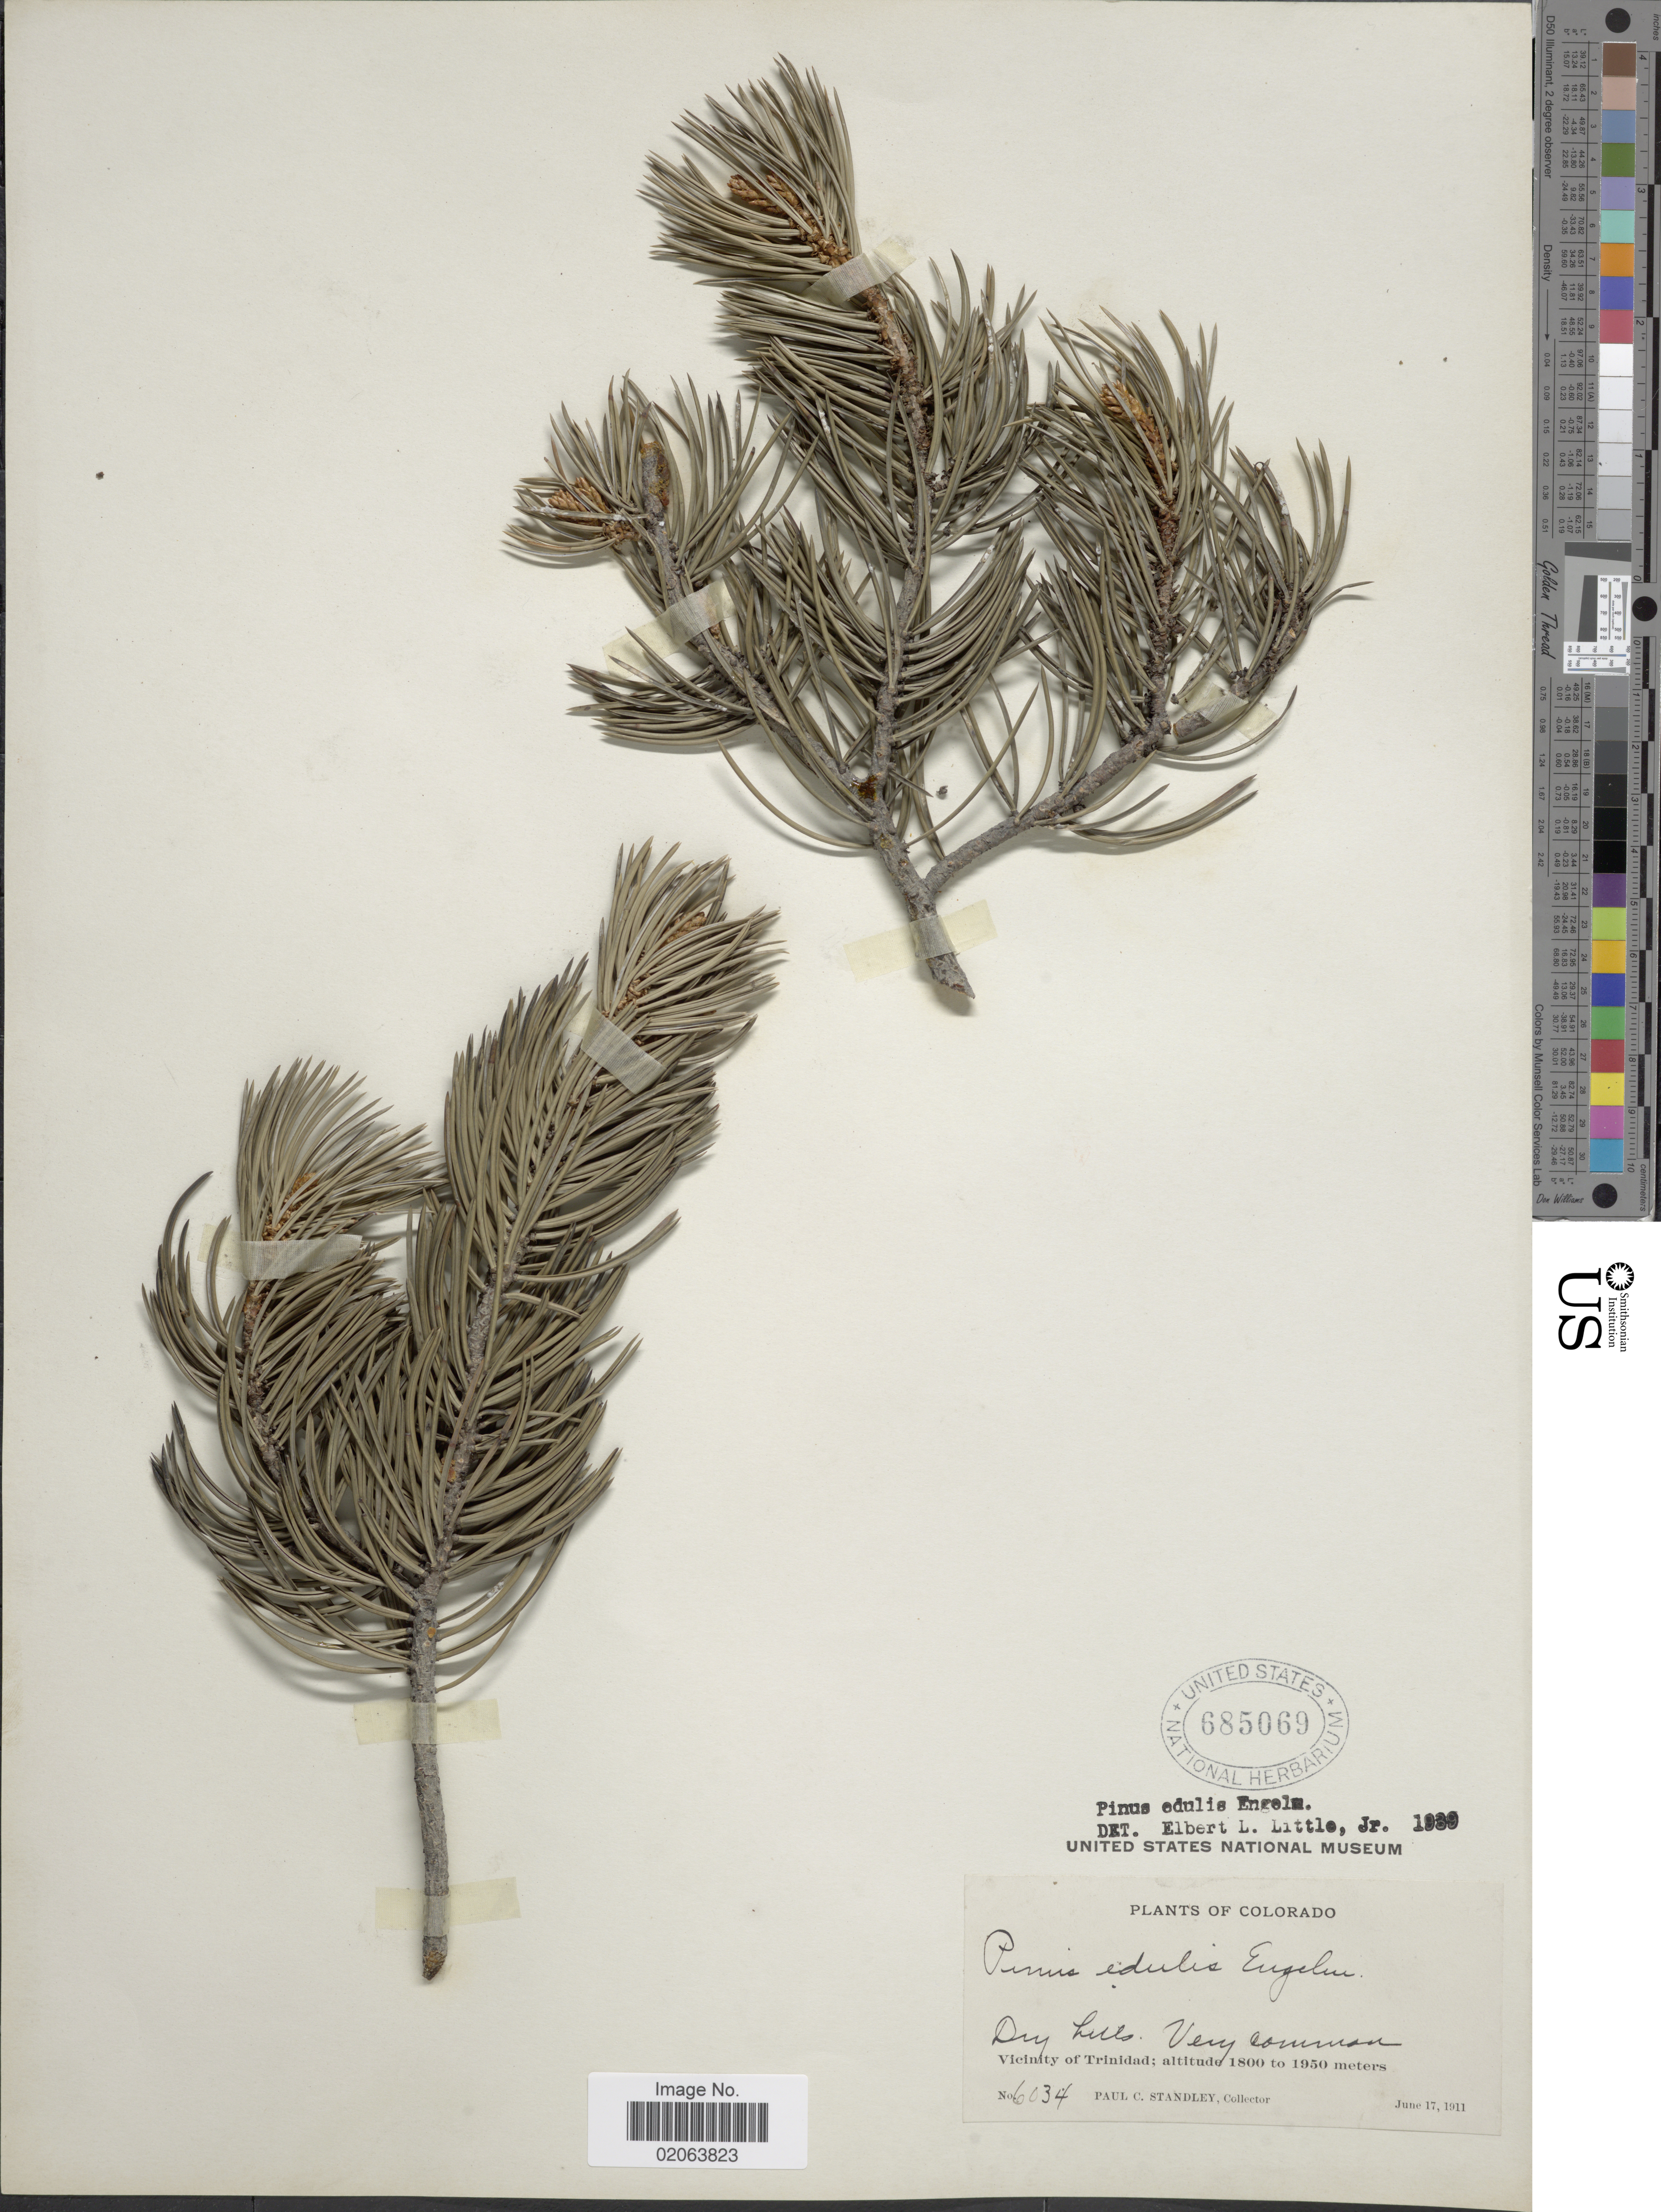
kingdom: Plantae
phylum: Tracheophyta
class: Pinopsida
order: Pinales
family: Pinaceae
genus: Pinus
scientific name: Pinus edulis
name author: Engelm.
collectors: P. C. Standley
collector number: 6034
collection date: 1911-06-17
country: United States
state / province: Colorado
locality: Vicinity of Trinidad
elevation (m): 1800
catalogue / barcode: US 685069